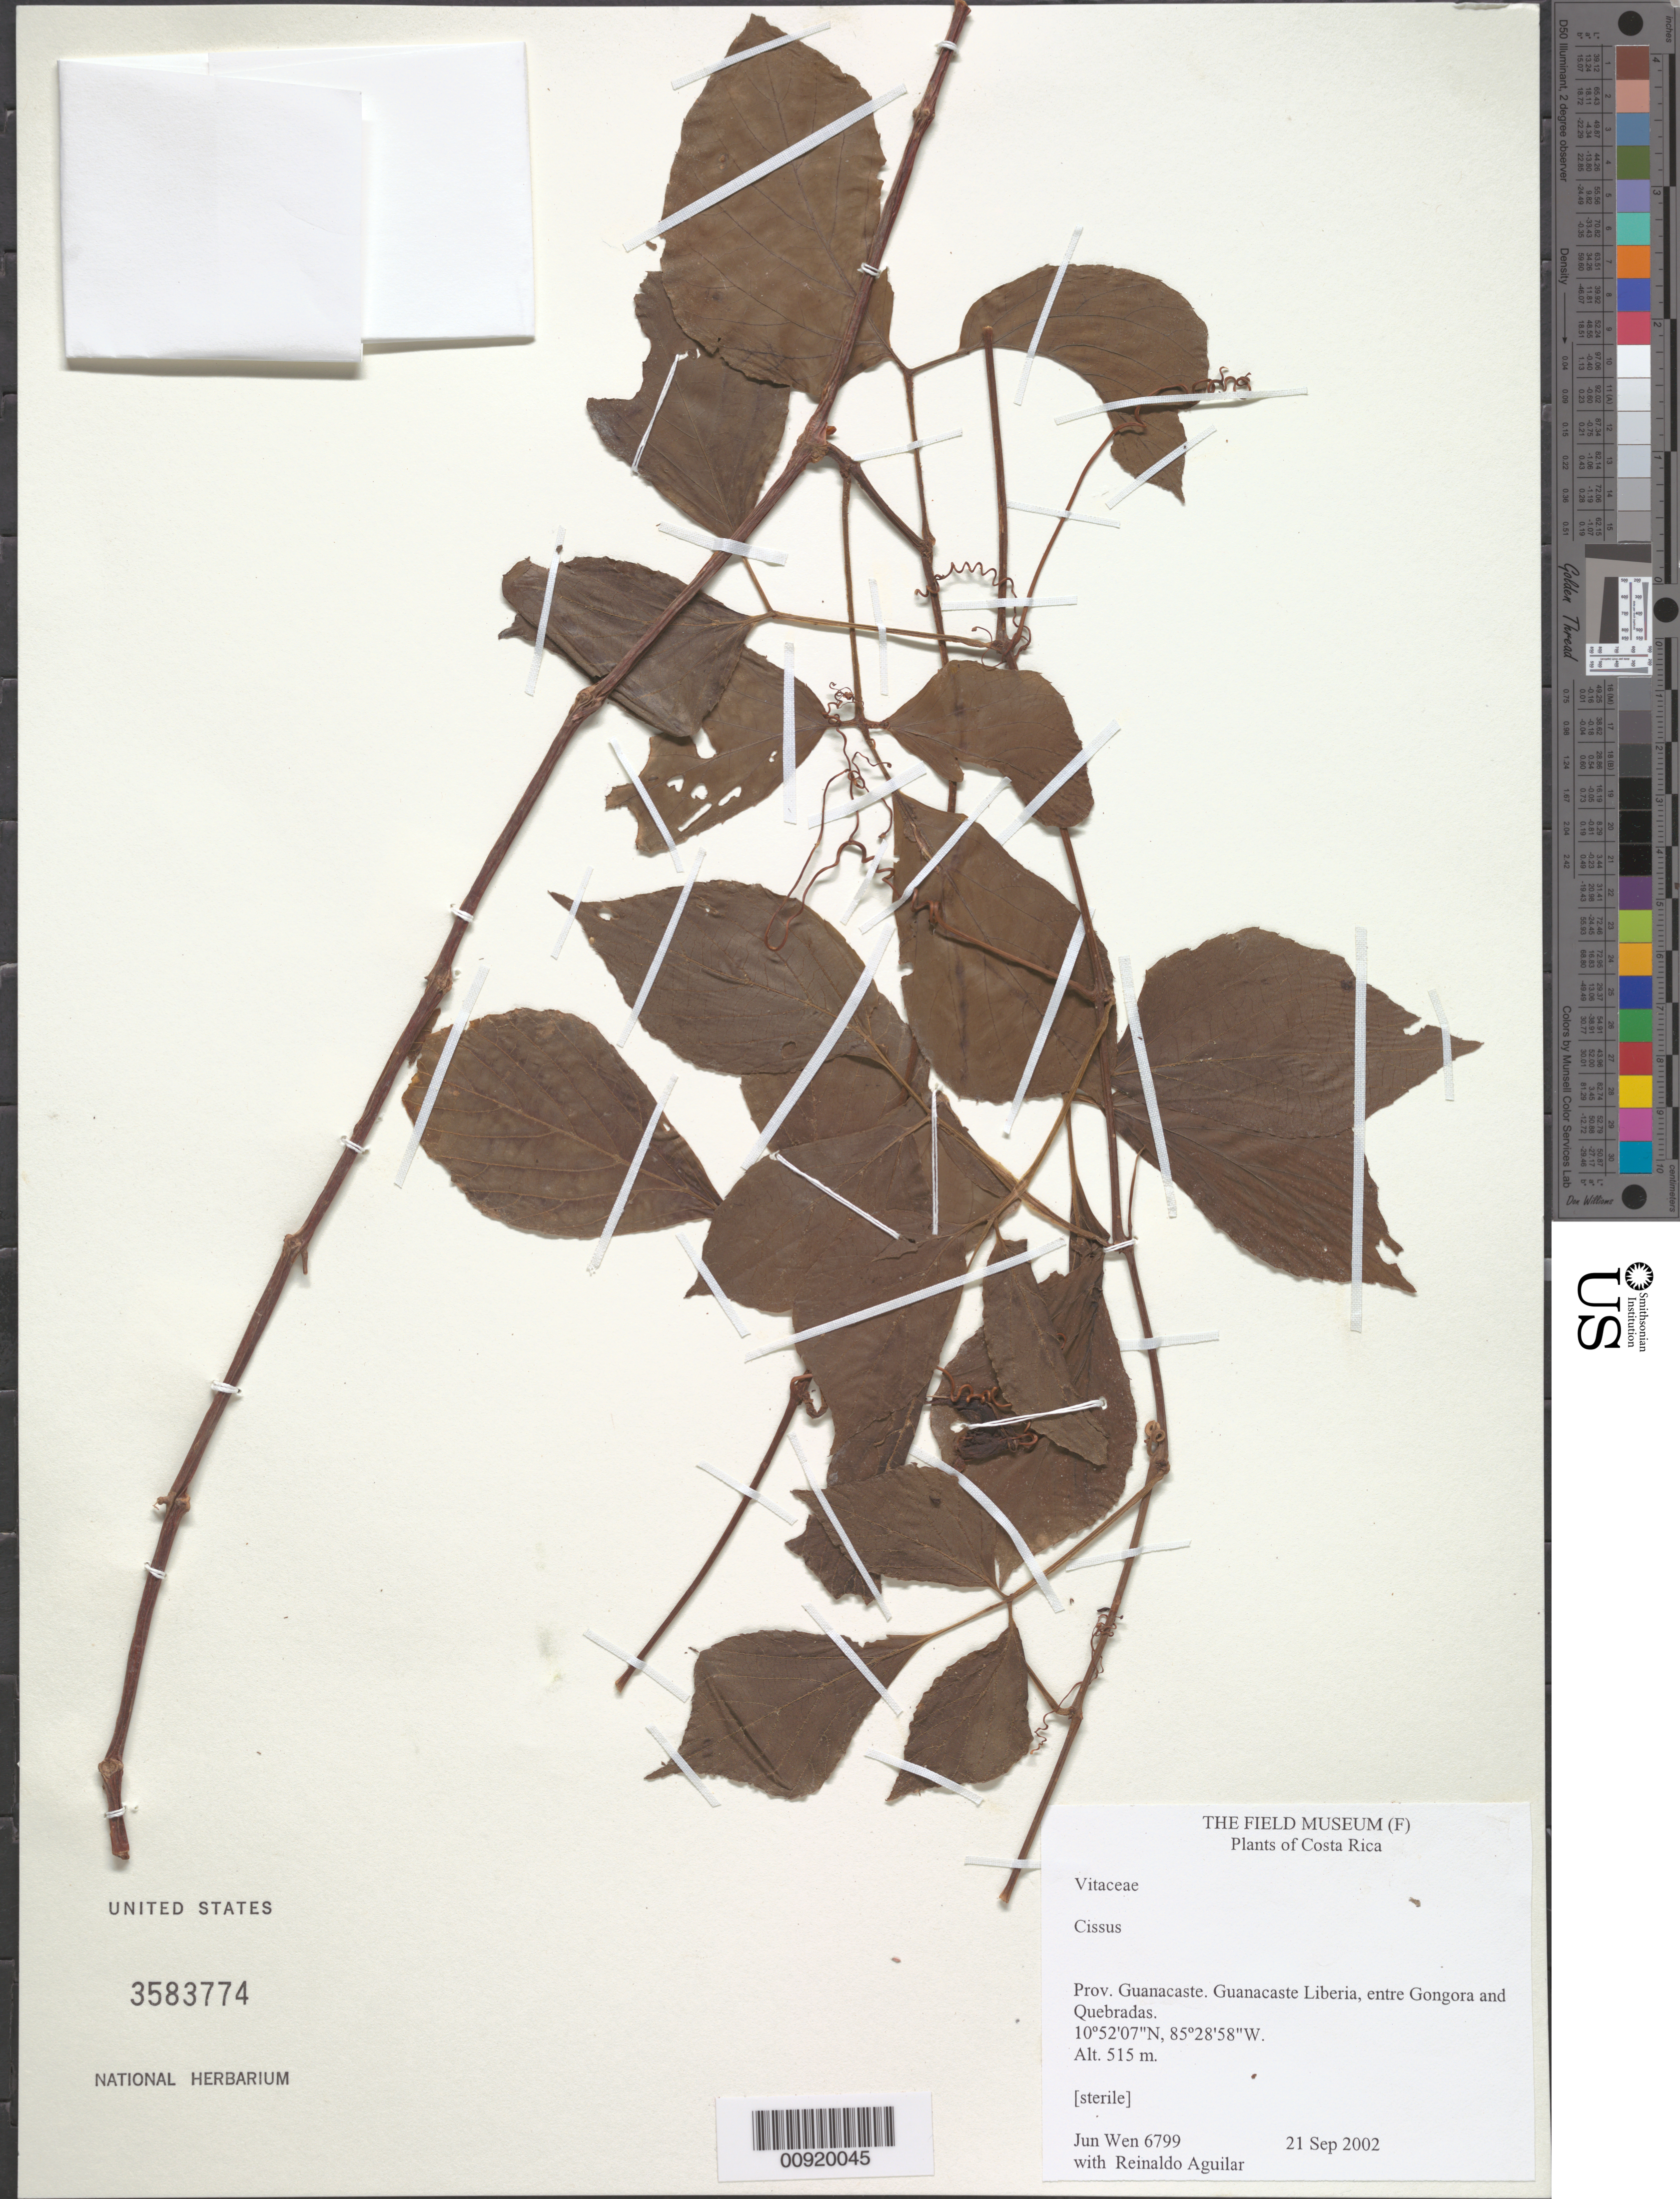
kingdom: Plantae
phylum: Tracheophyta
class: Magnoliopsida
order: Vitales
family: Vitaceae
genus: Cissus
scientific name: Cissus sp.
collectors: J. Wen & R. Aguilar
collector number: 6799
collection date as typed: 21 Sep 2002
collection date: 2002-09-21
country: Costa Rica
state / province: Guanacaste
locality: Guanacaste Liberia, entre Gongora and Quebradas.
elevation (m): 515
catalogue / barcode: US 3583774